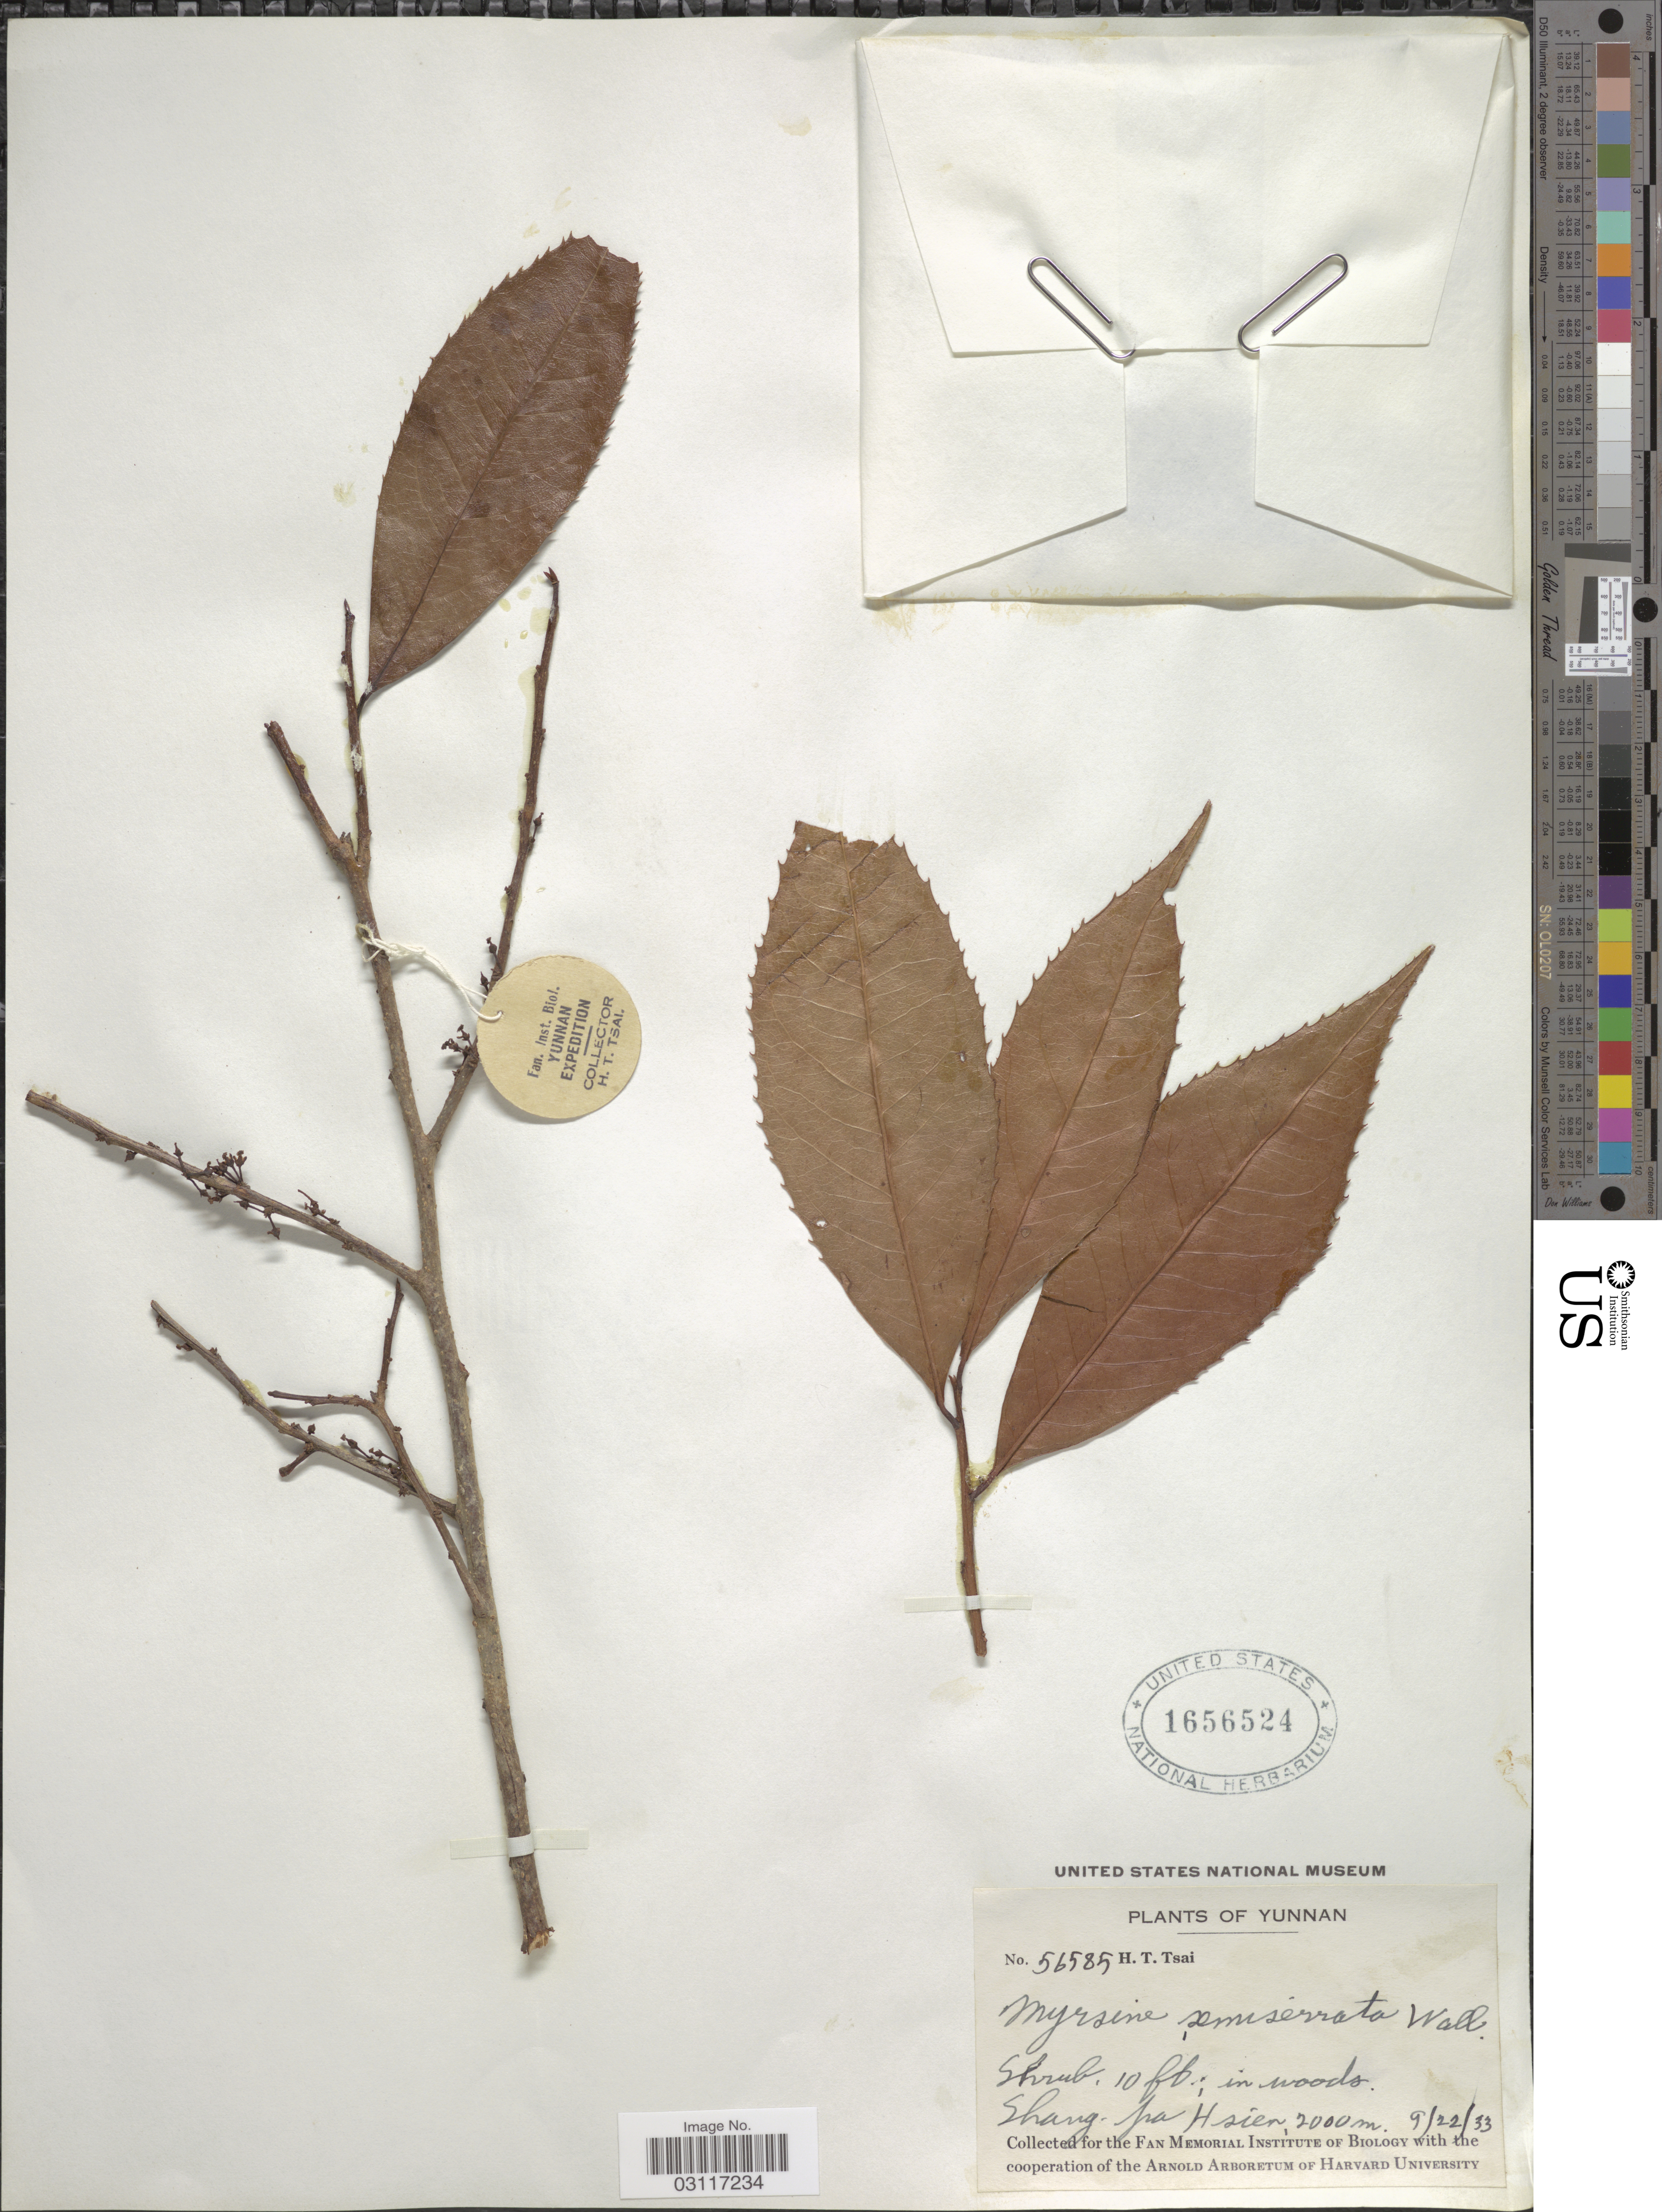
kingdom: Plantae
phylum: Tracheophyta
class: Magnoliopsida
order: Ericales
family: Primulaceae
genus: Myrsine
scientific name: Myrsine semiserrata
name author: Wall.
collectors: H. Tsai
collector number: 56585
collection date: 1933-09-22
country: China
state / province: Yunnan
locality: Shang-pa Hsien.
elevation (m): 2000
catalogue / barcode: US 1656524